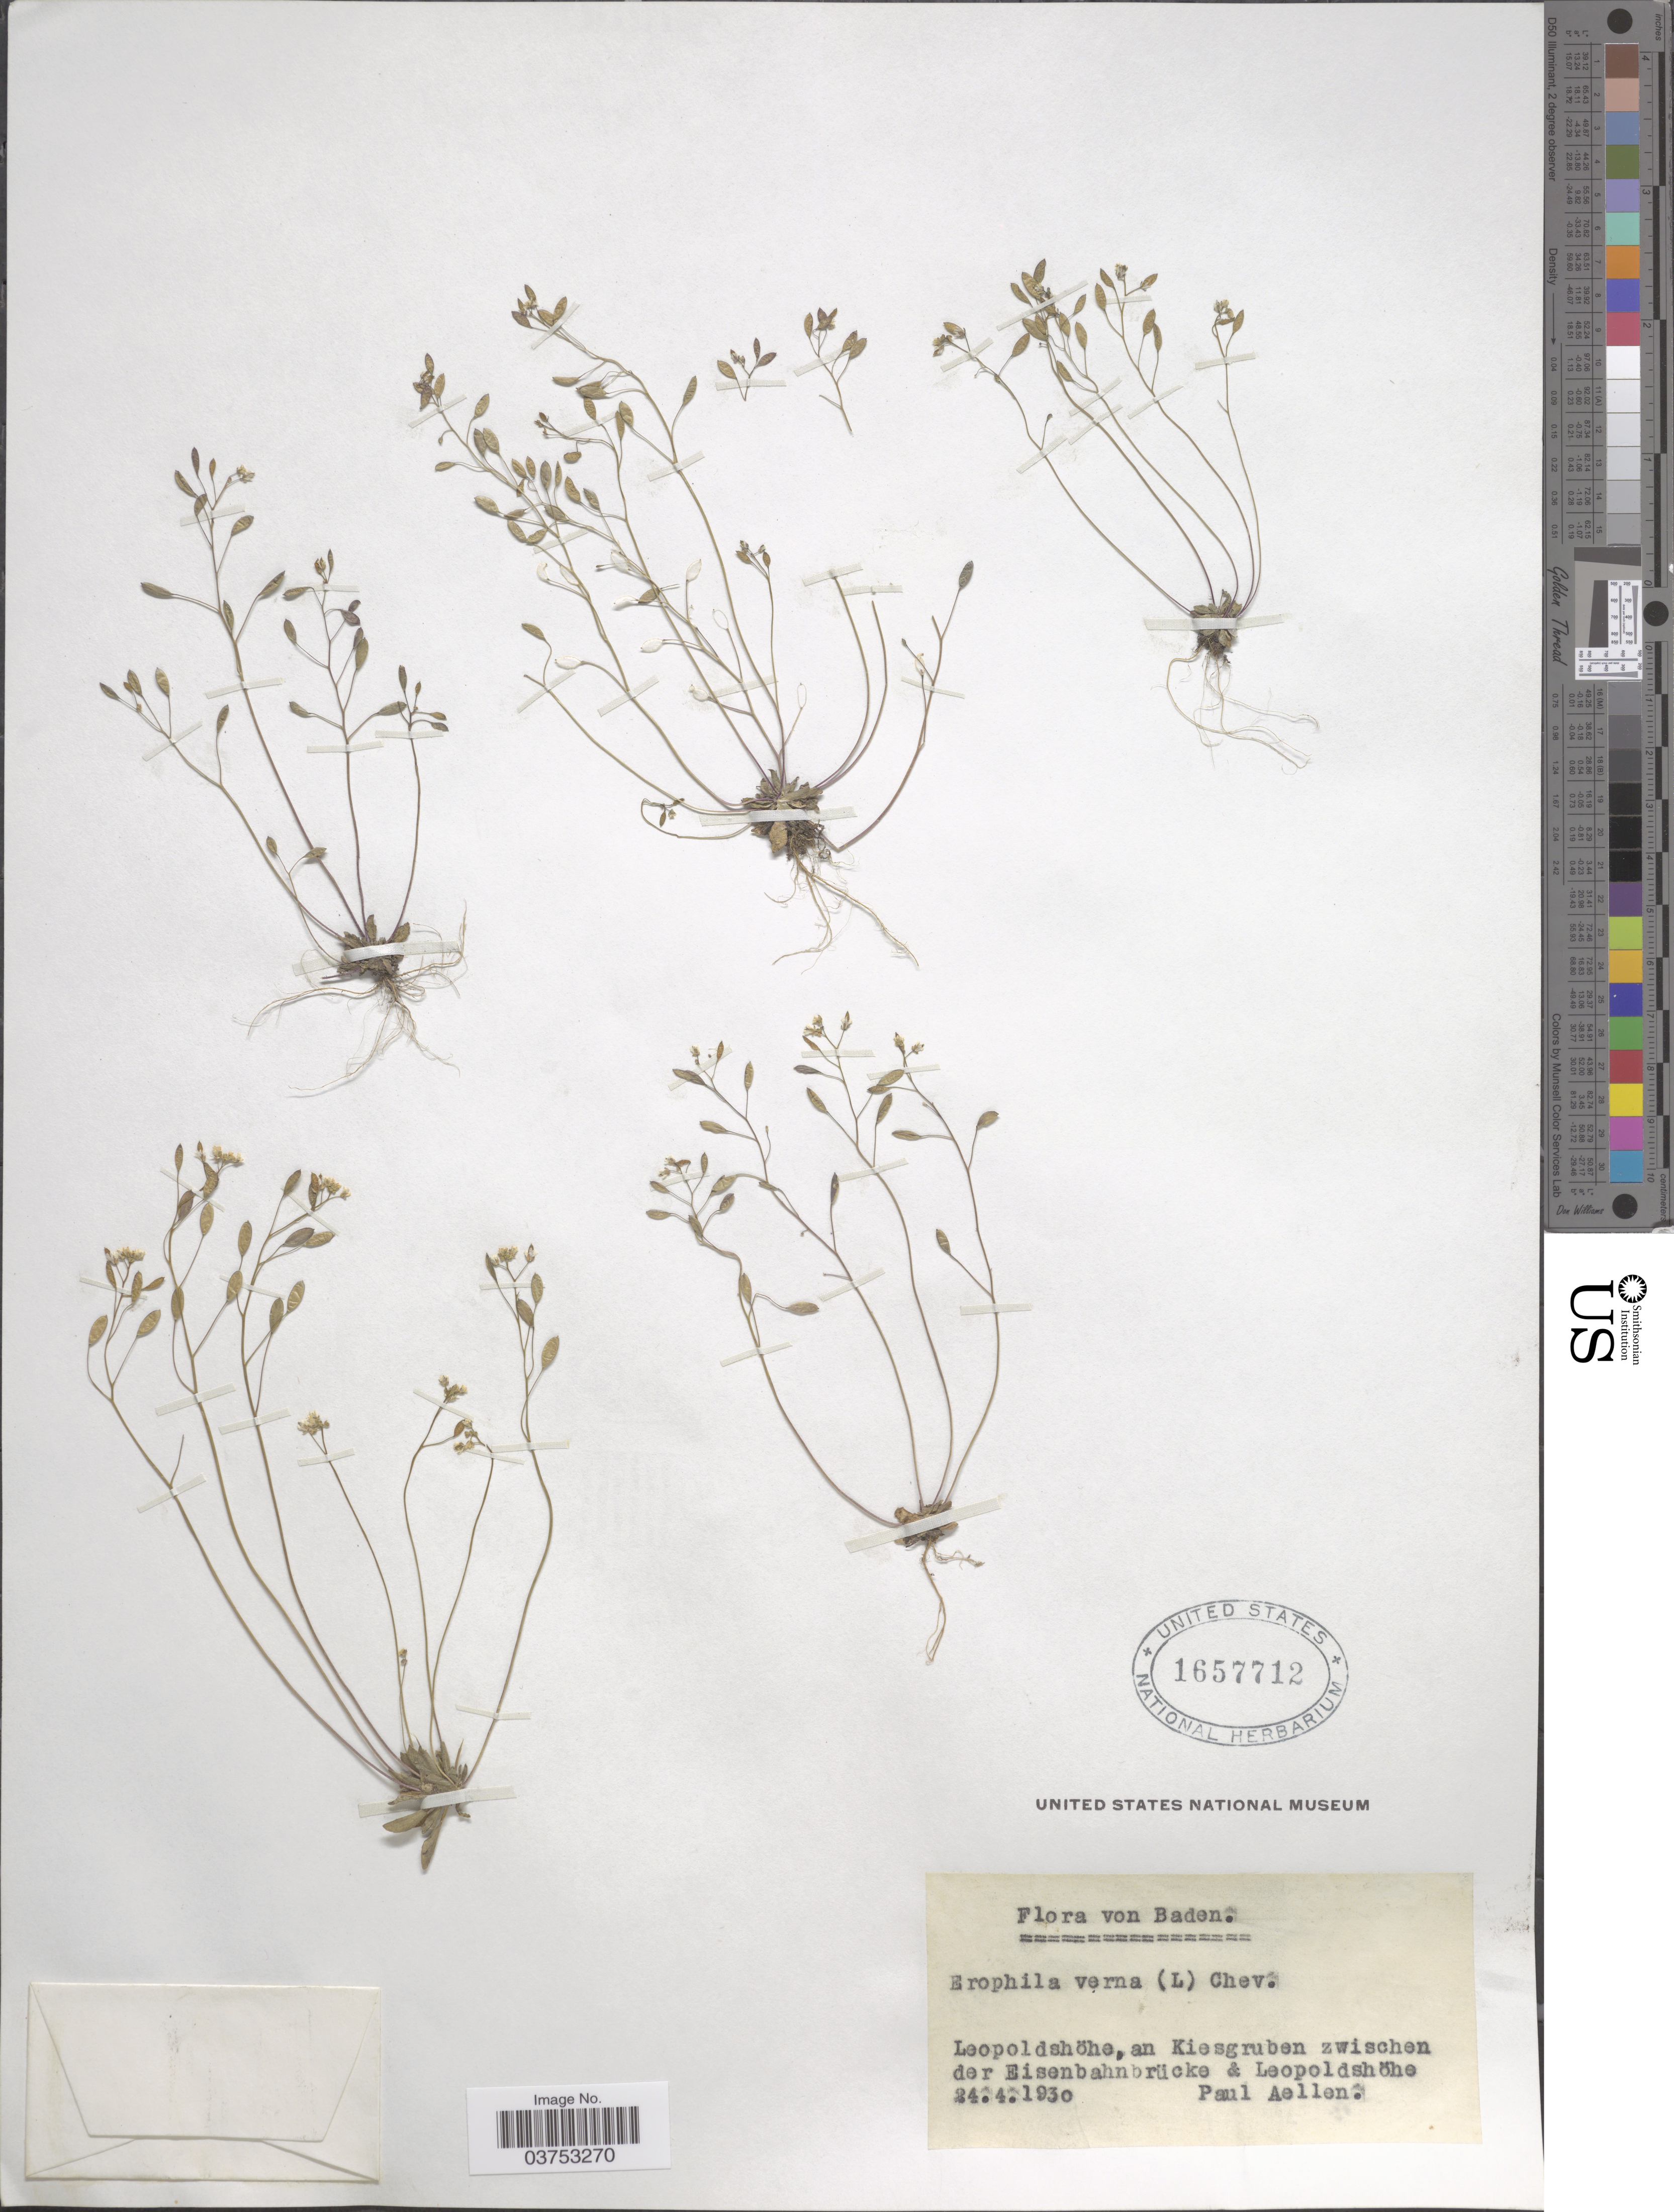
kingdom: Plantae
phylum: Tracheophyta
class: Magnoliopsida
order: Brassicales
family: Brassicaceae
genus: Draba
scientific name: Draba verna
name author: L.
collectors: P. Aellen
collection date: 1930-04-24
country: Germany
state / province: Baden-Württemberg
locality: Baden. Leopoldshöhe, an Kiesgruben zwischen der Eisenbahnbrücke & Leopoldshöhe.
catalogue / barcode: US 1657712